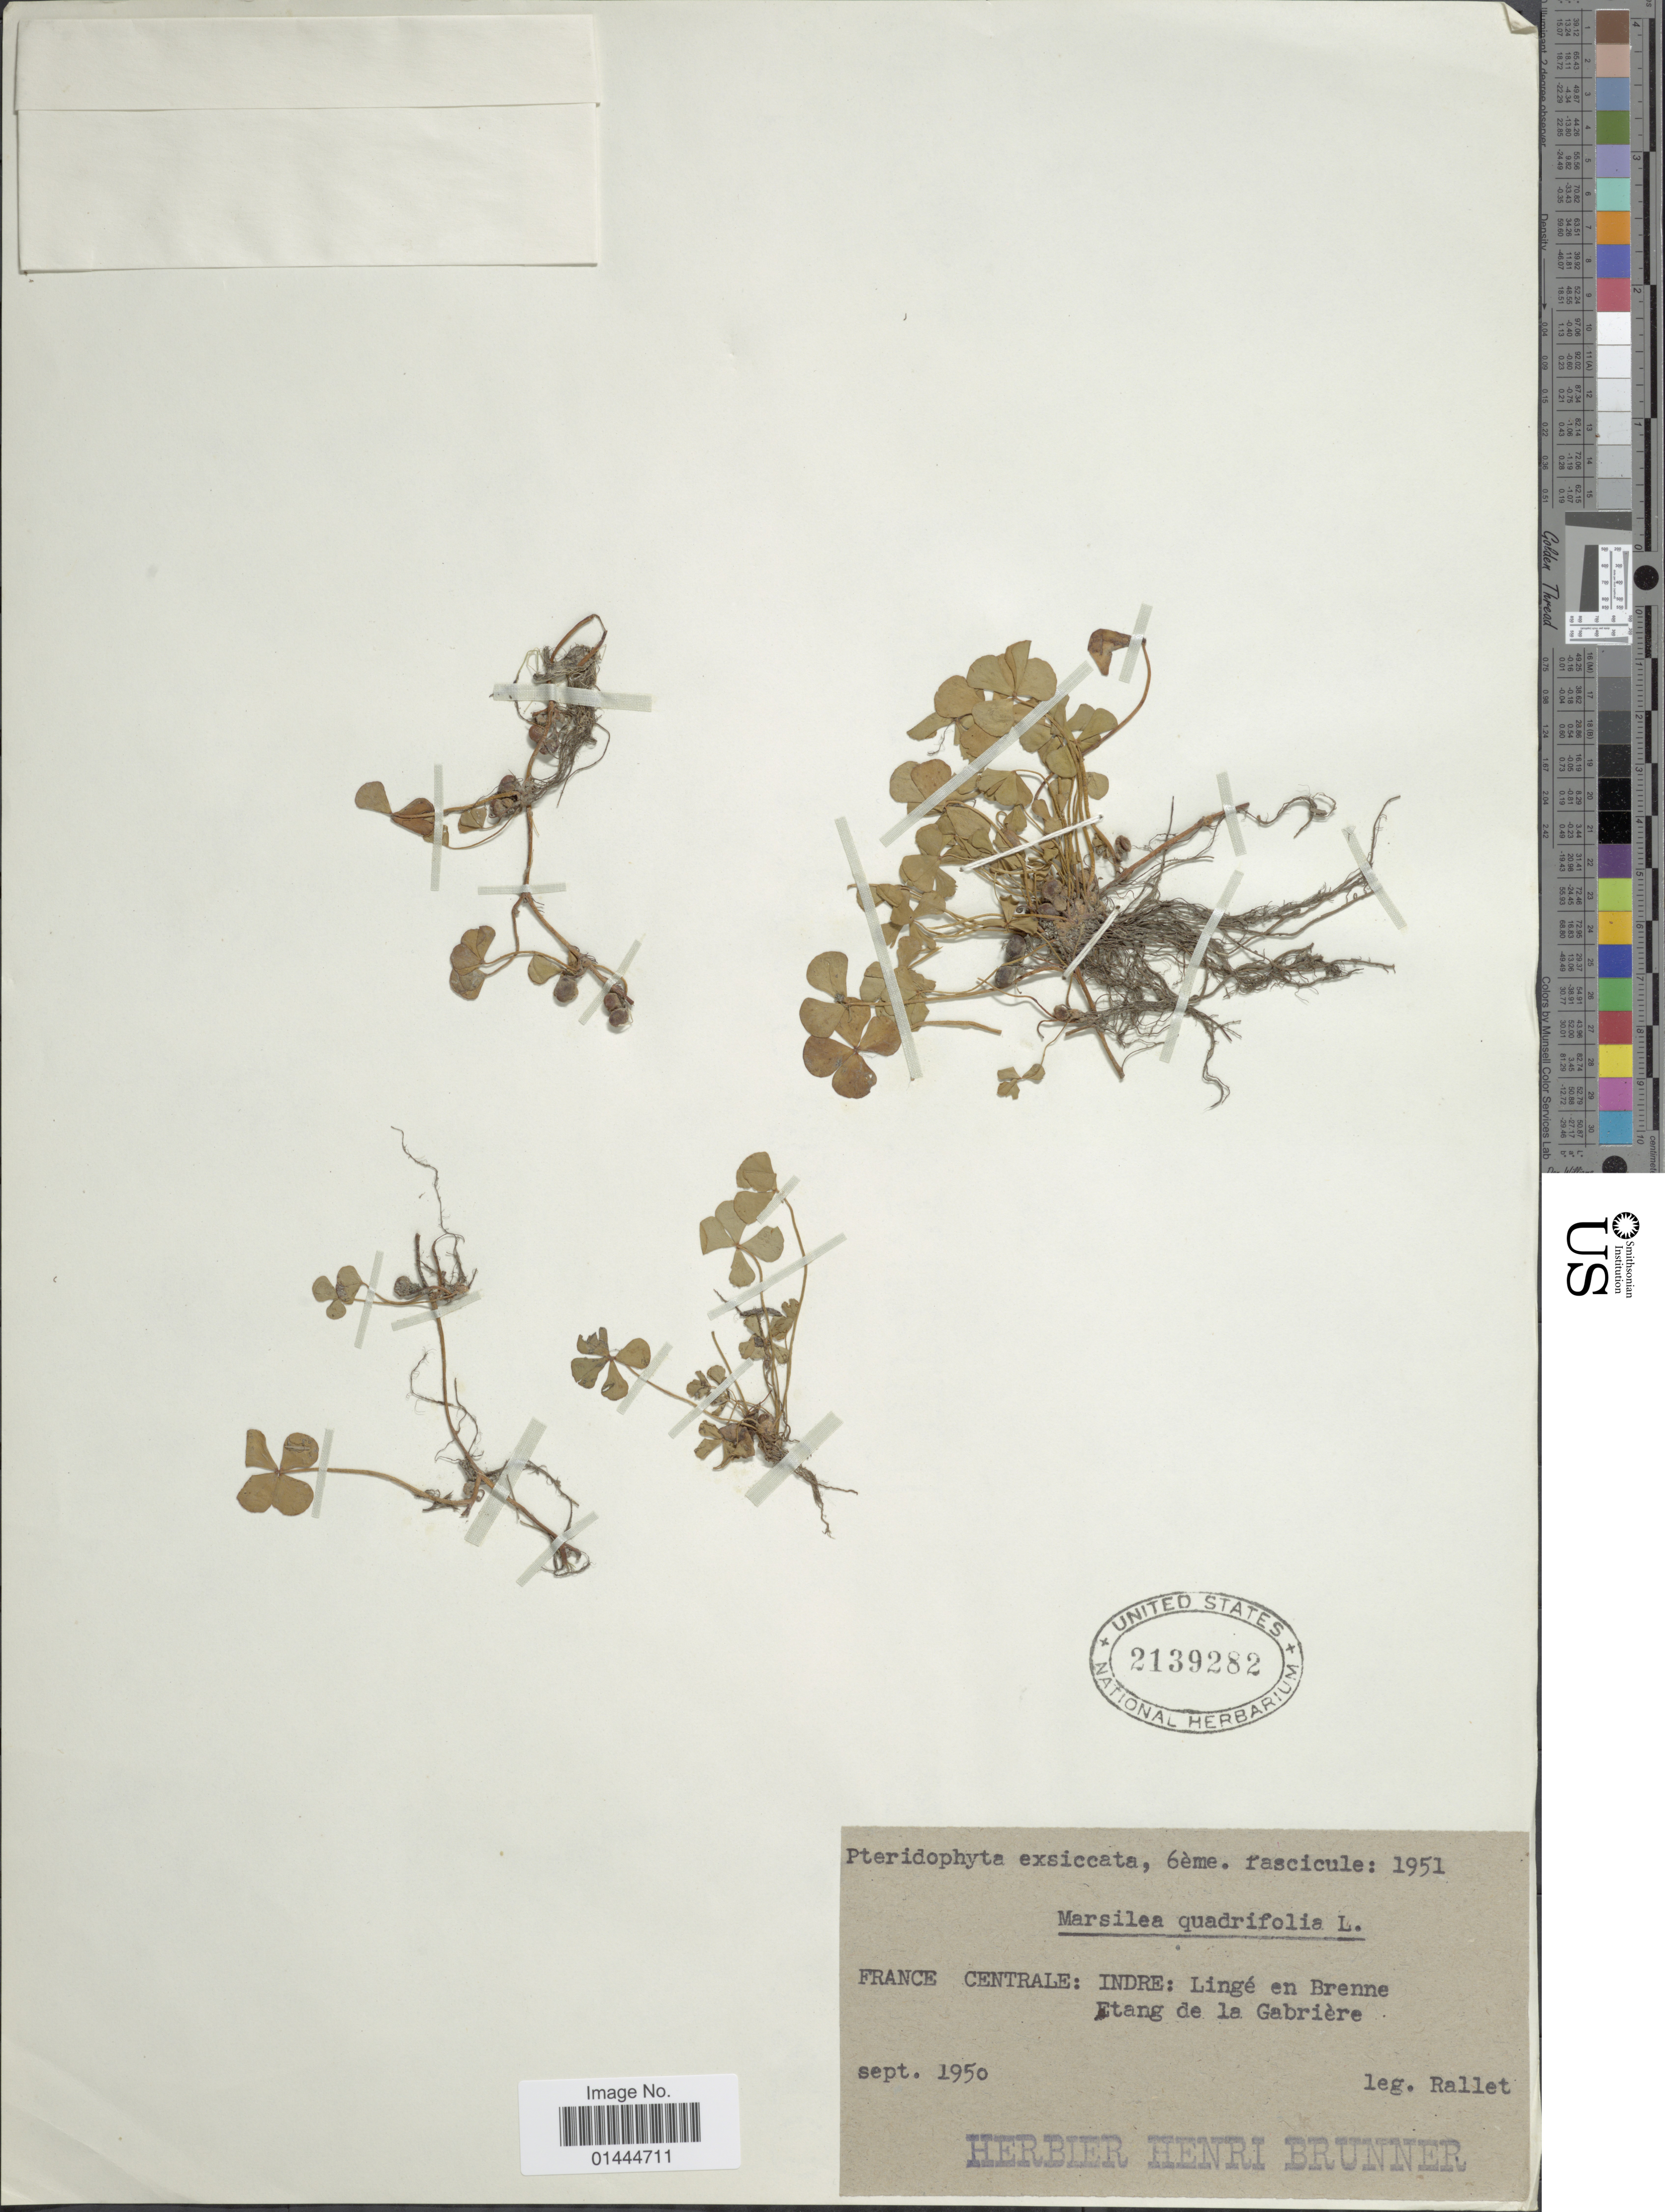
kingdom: Plantae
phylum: Tracheophyta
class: Polypodiopsida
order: Salviniales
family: Marsileaceae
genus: Marsilea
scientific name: Marsilea quadrifolia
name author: L.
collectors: L. Rallet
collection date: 1950-09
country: France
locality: France Centrale: Indre: Linge en Brenne Etang de la Gabriere.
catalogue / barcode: US 2139282